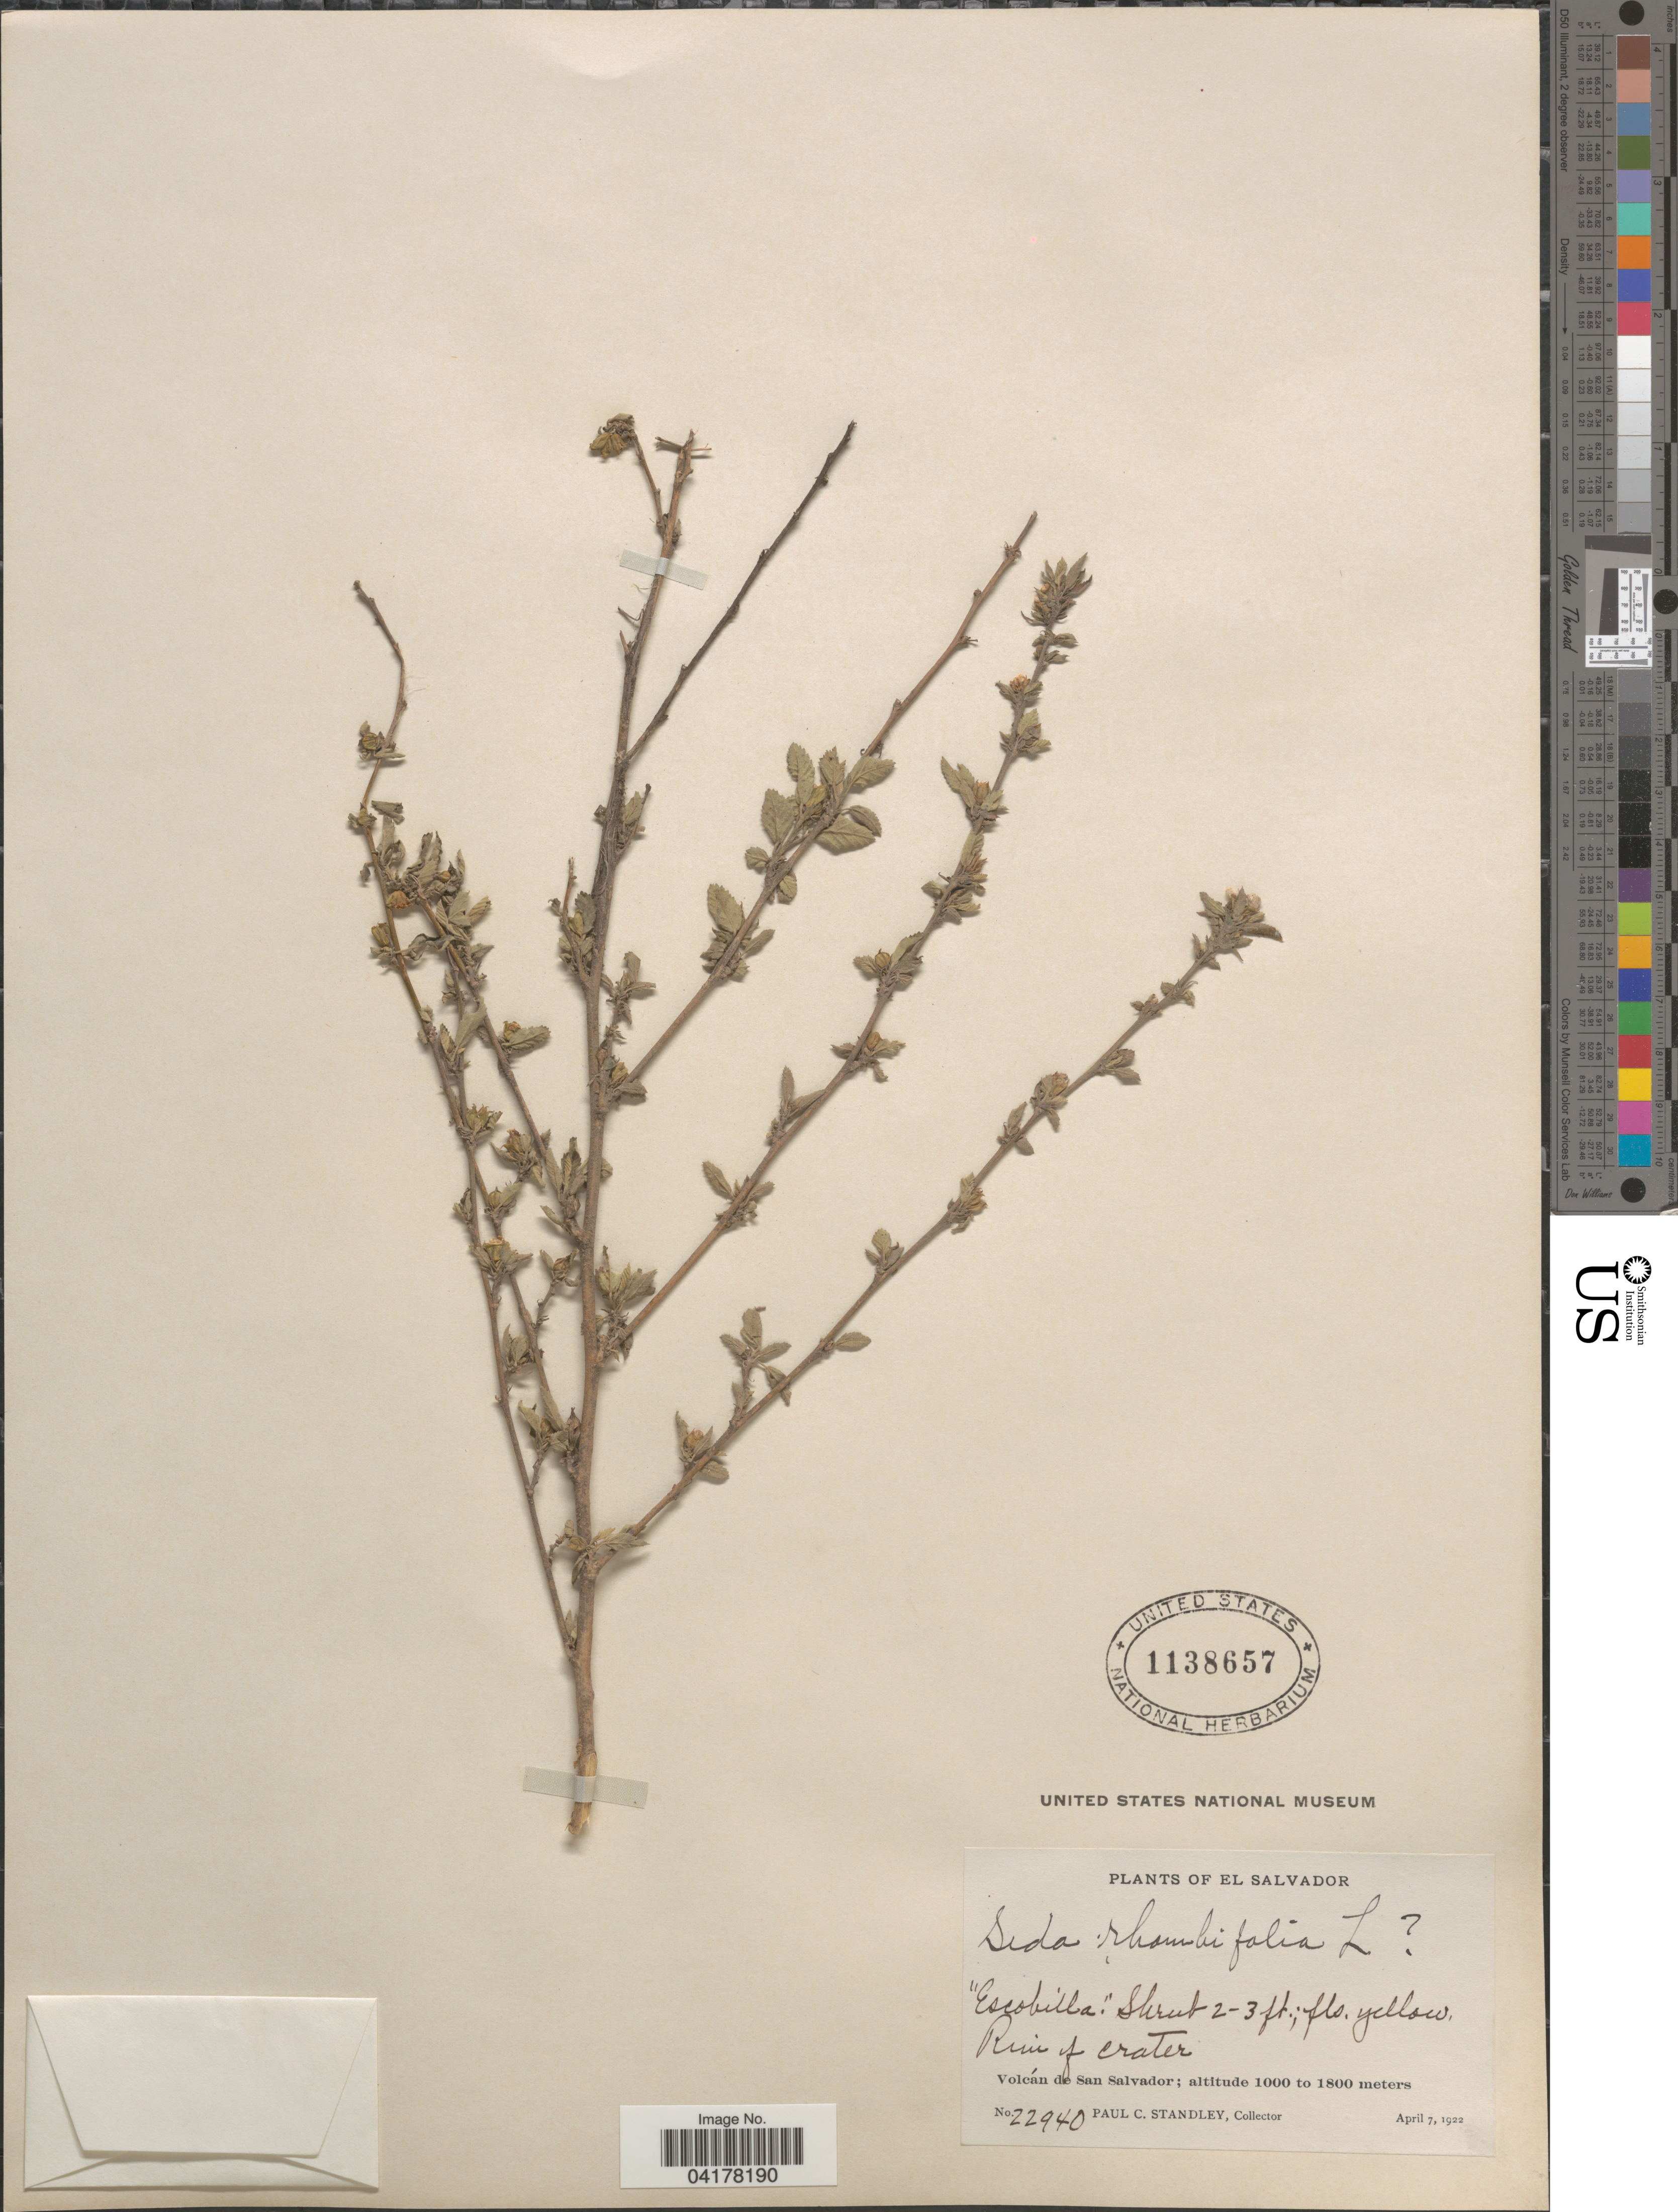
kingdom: Plantae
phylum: Tracheophyta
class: Magnoliopsida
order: Malvales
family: Malvaceae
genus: Sida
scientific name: Sida rhombifolia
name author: L.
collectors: P. C. Standley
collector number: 22940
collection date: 1922-04-07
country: El Salvador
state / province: San Salvador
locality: Volcán de San Salvador.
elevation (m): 1000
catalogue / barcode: US 1138657